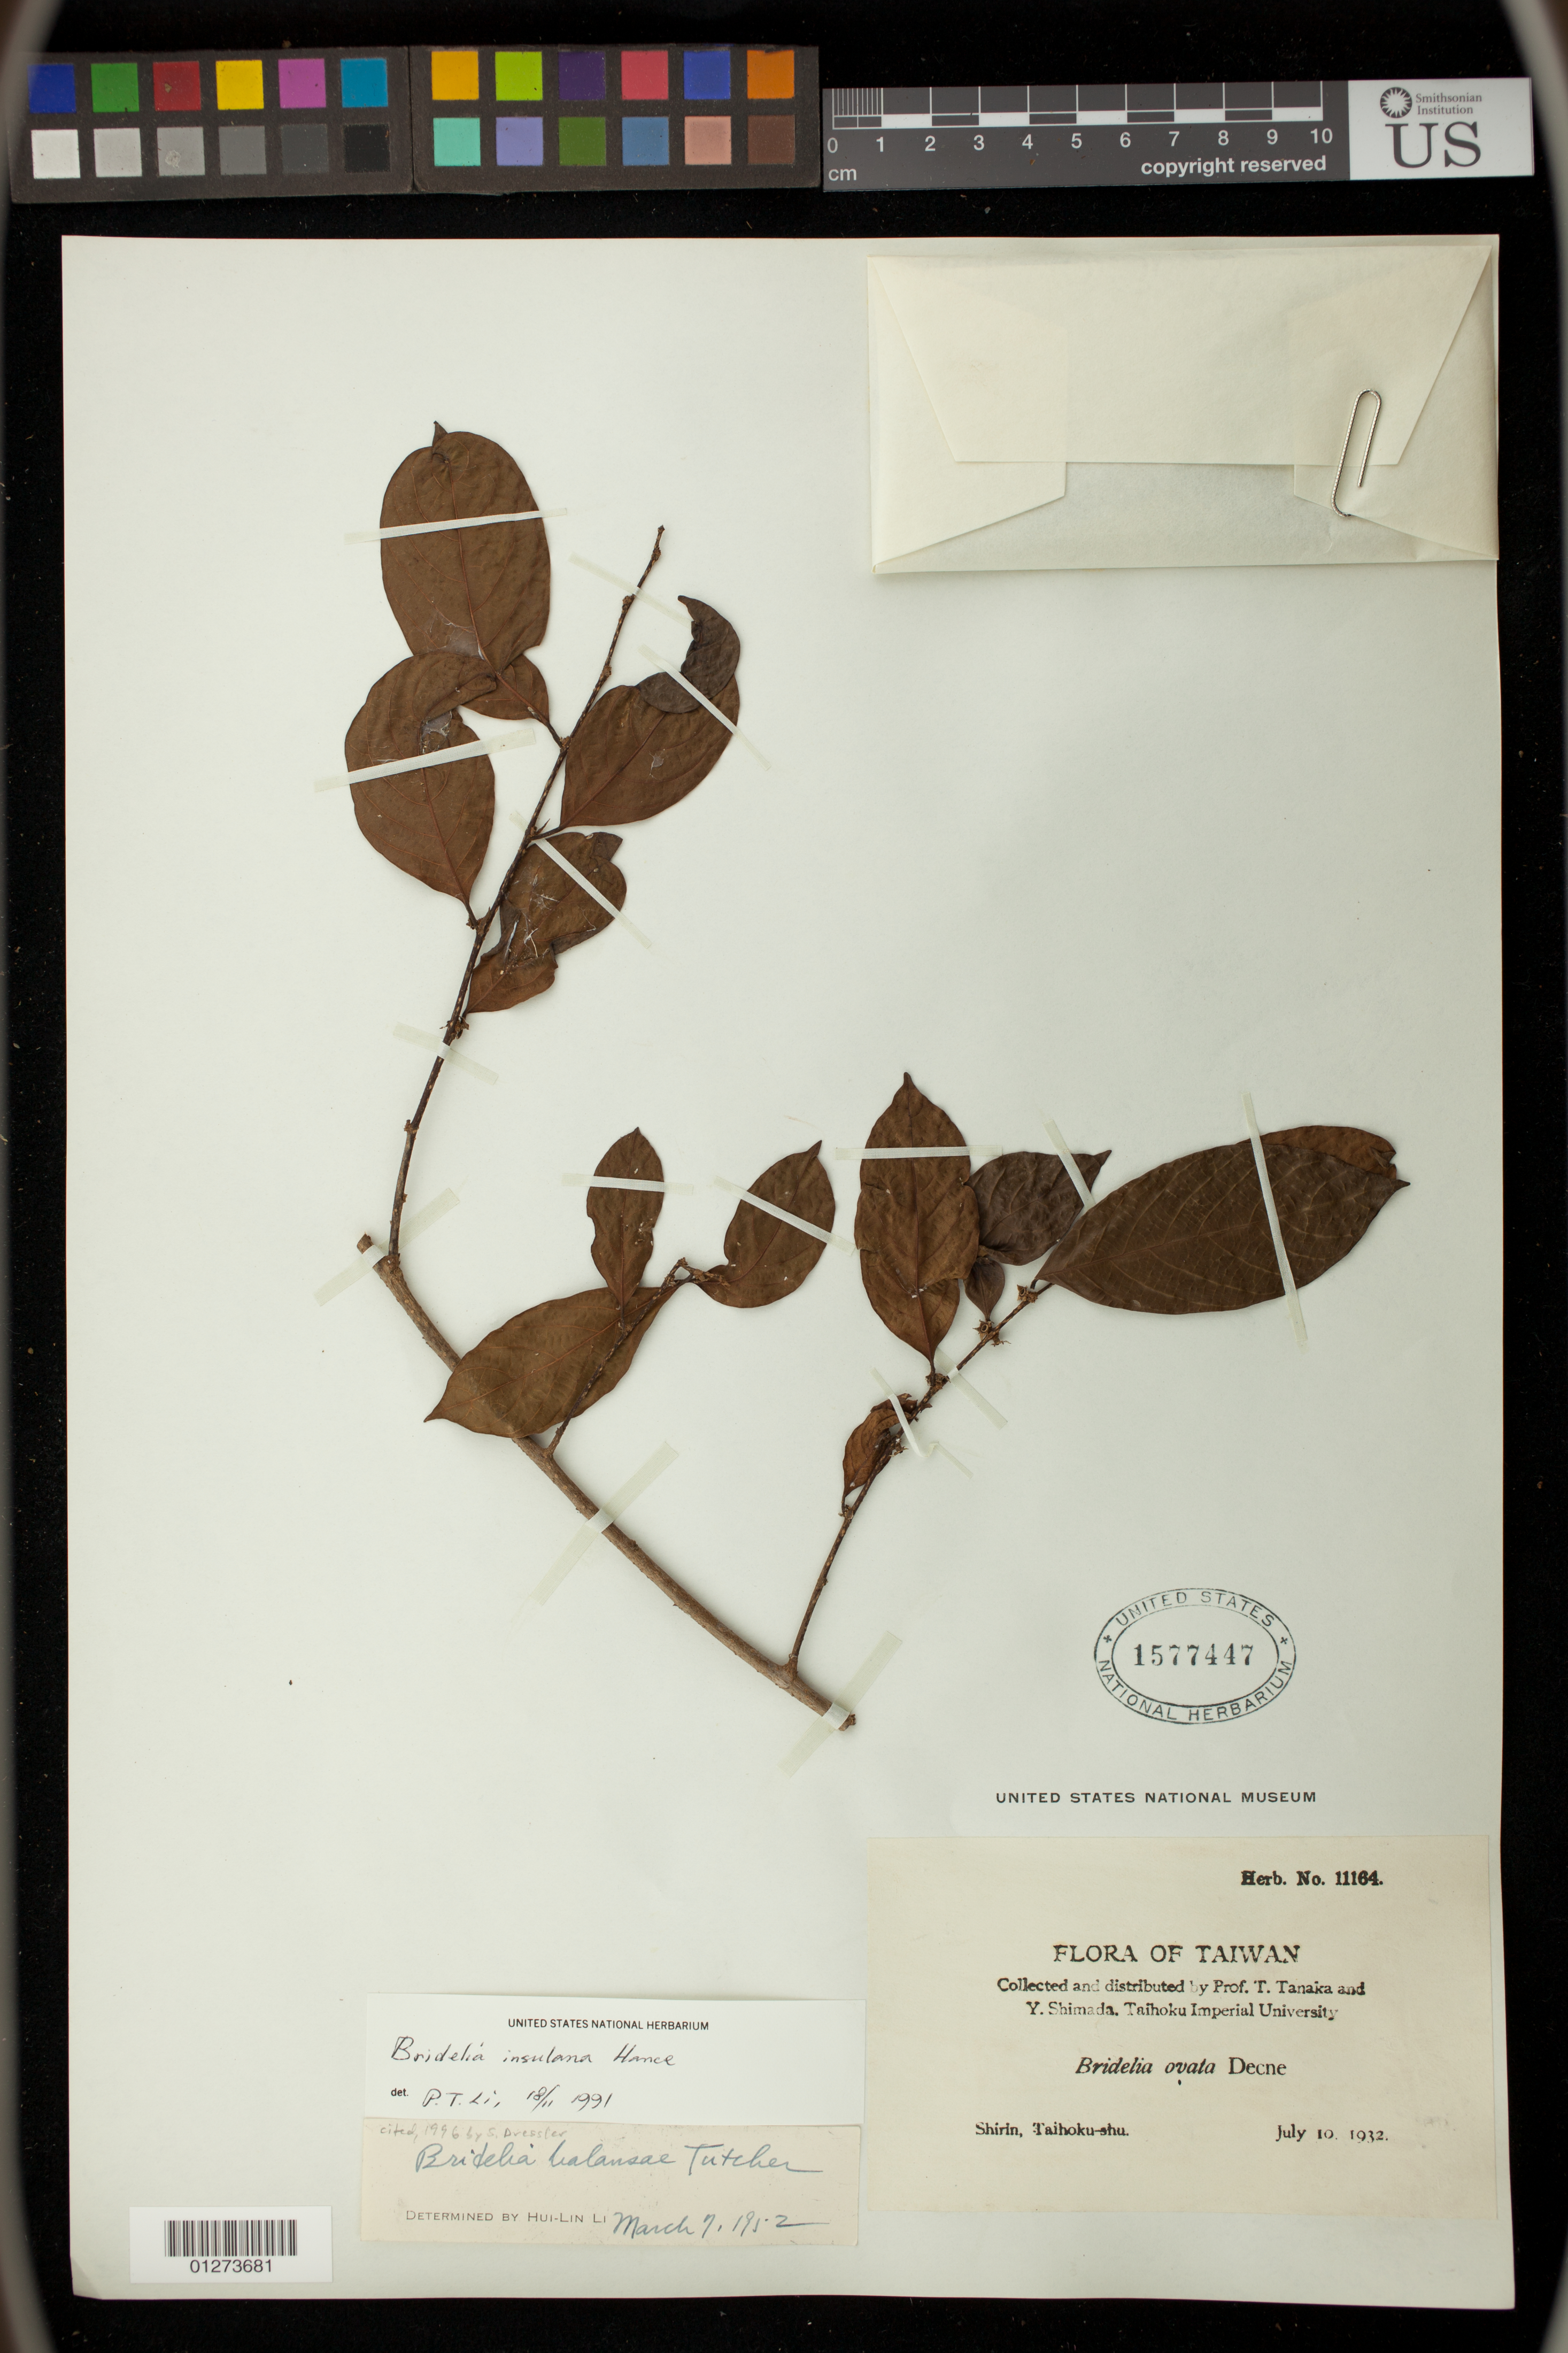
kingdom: Plantae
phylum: Tracheophyta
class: Magnoliopsida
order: Malpighiales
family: Phyllanthaceae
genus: Bridelia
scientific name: Bridelia balansae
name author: Tutcher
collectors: T. Tanaka & Y. Shimada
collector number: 11164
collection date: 1932-07-10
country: Taiwan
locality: Shirin, Taihoku-shu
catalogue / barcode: US 1577447